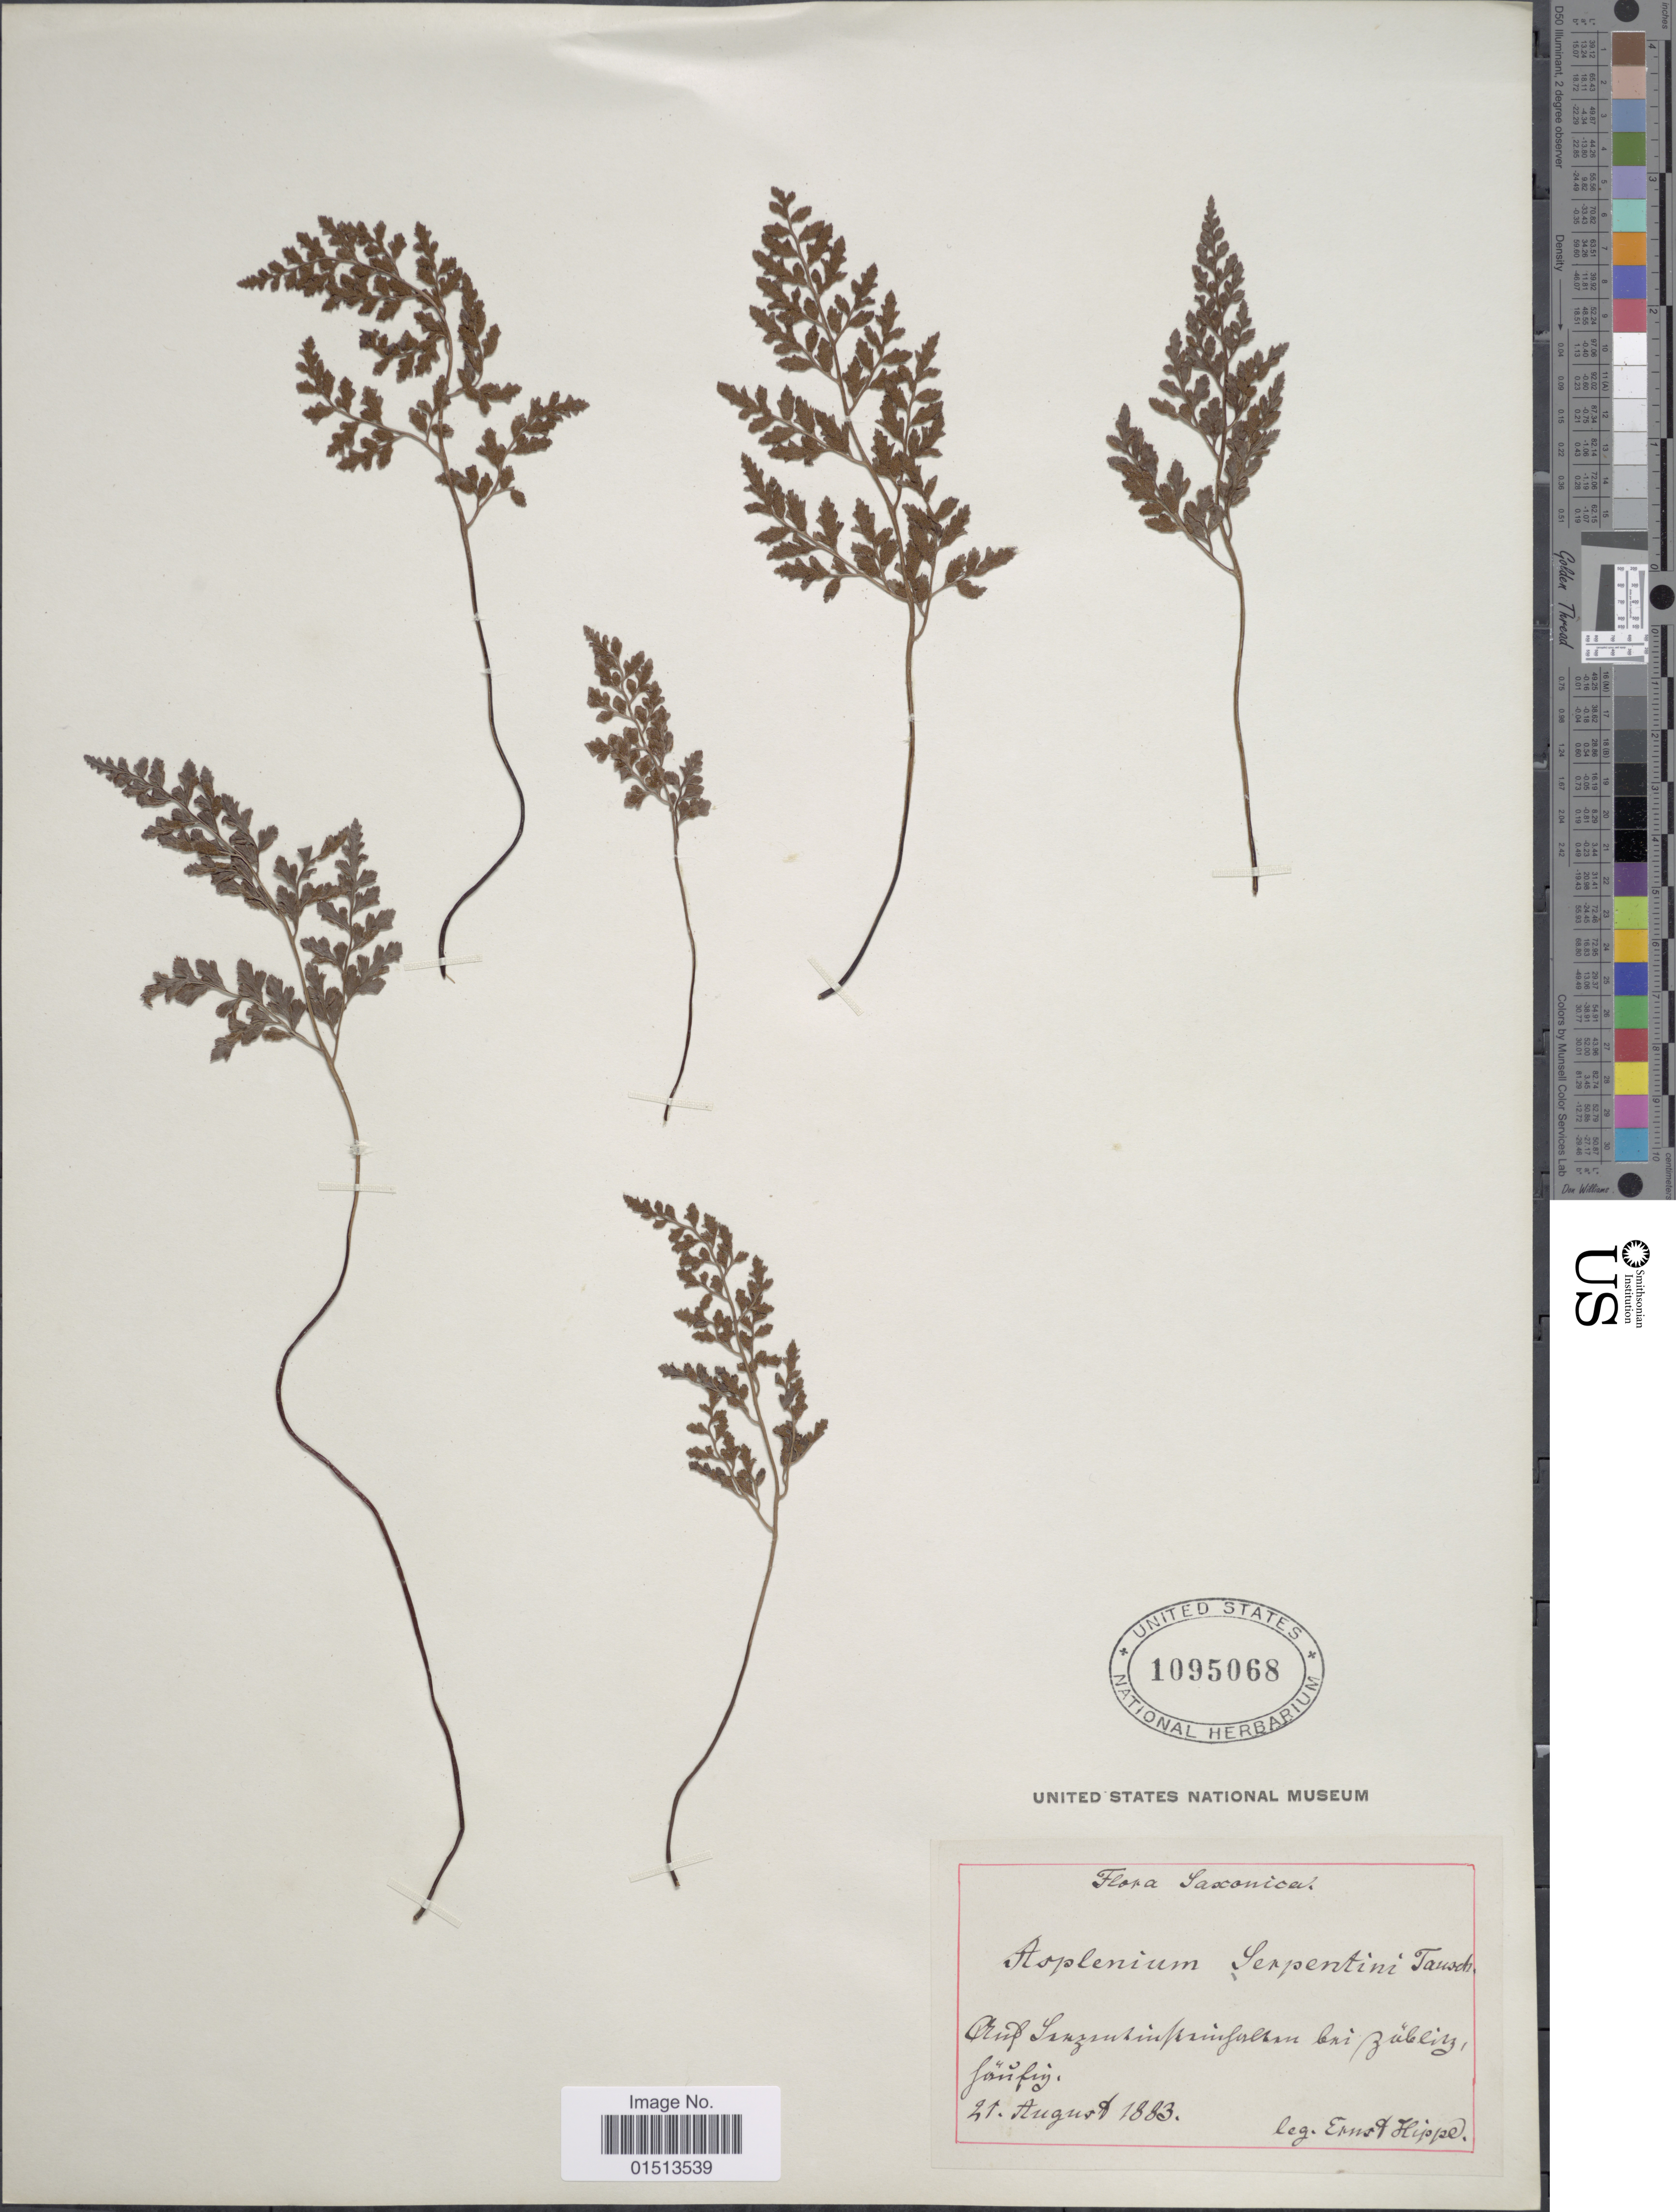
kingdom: Plantae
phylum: Tracheophyta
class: Polypodiopsida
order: Polypodiales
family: Aspleniaceae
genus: Asplenium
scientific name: Asplenium adiantum-nigrum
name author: L.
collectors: E. Hippe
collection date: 1883-08-21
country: Germany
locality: Saxonica, auf Sinzintinprinfisen bei sablin, fänkiy. [interpreted]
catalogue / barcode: US 1095068